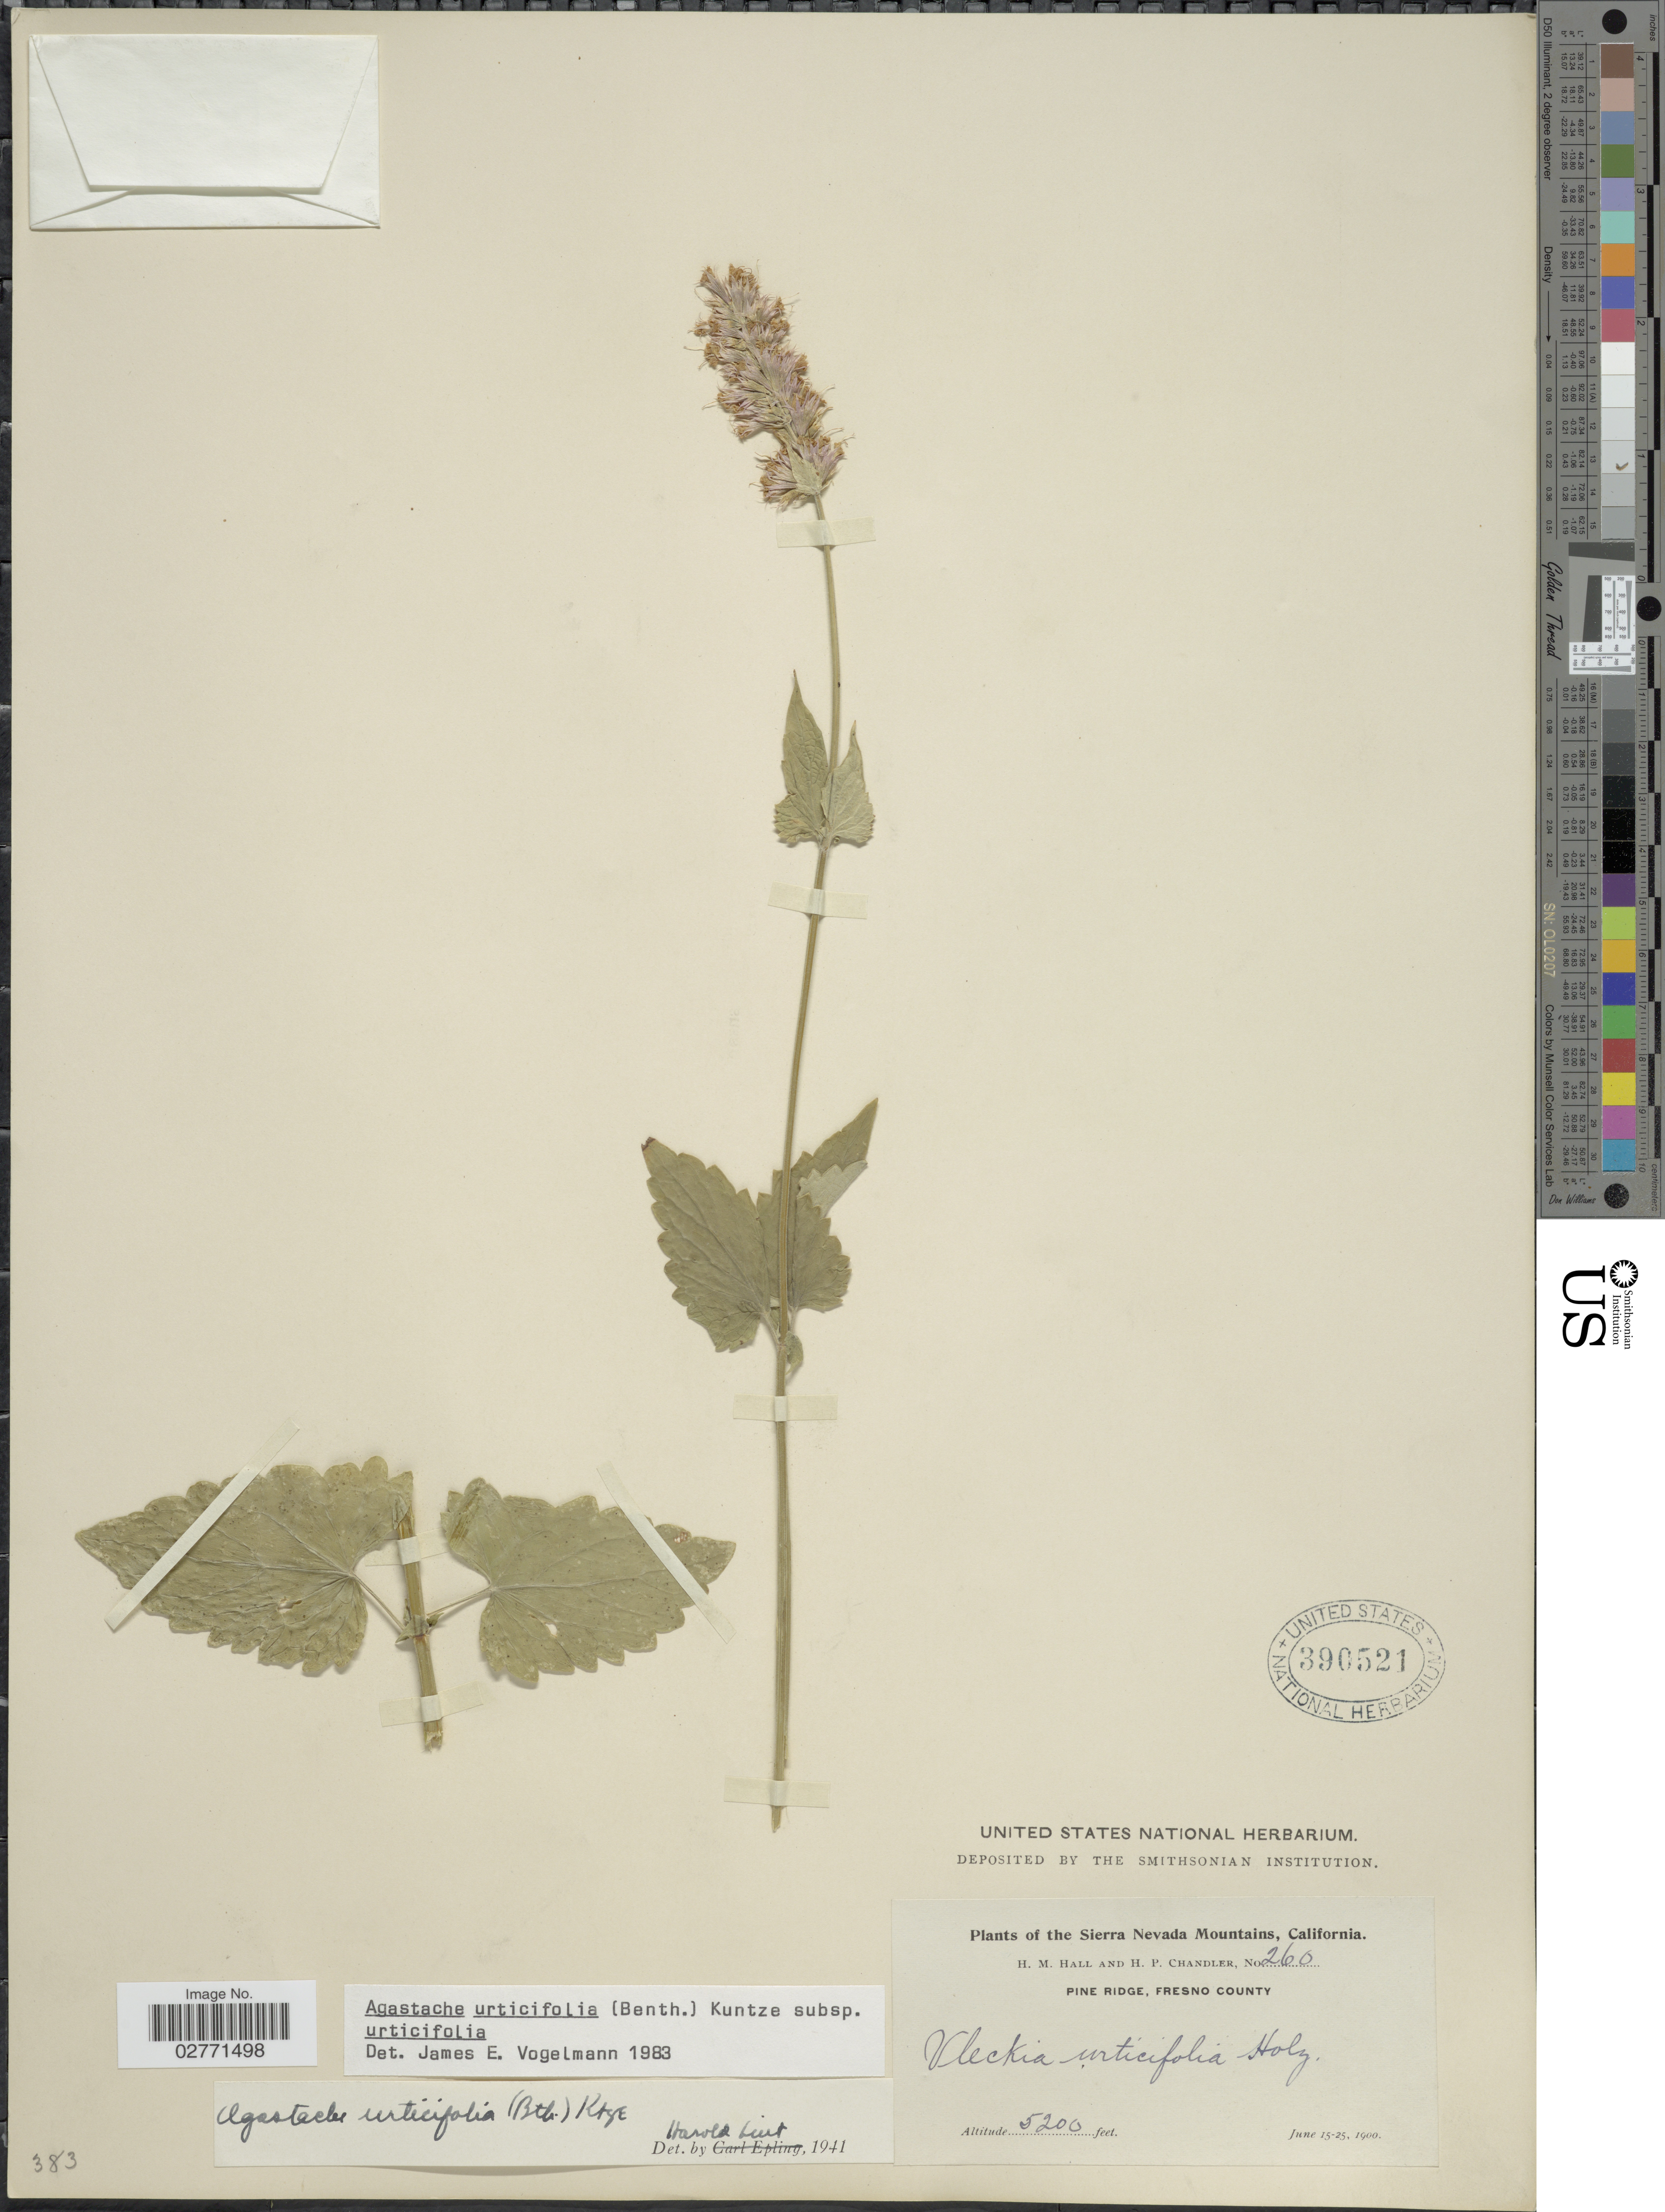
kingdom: Plantae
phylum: Tracheophyta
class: Magnoliopsida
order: Lamiales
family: Lamiaceae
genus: Agastache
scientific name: Agastache urticifolia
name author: (Benth.) Kuntze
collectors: H. M. Hall & H. Chandler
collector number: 260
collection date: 1900-06-15/1900-06-25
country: United States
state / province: California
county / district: Fresno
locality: The Sierra Nevada Mountains, Pine Ridge, Fresno County.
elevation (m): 1585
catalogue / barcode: US 390521